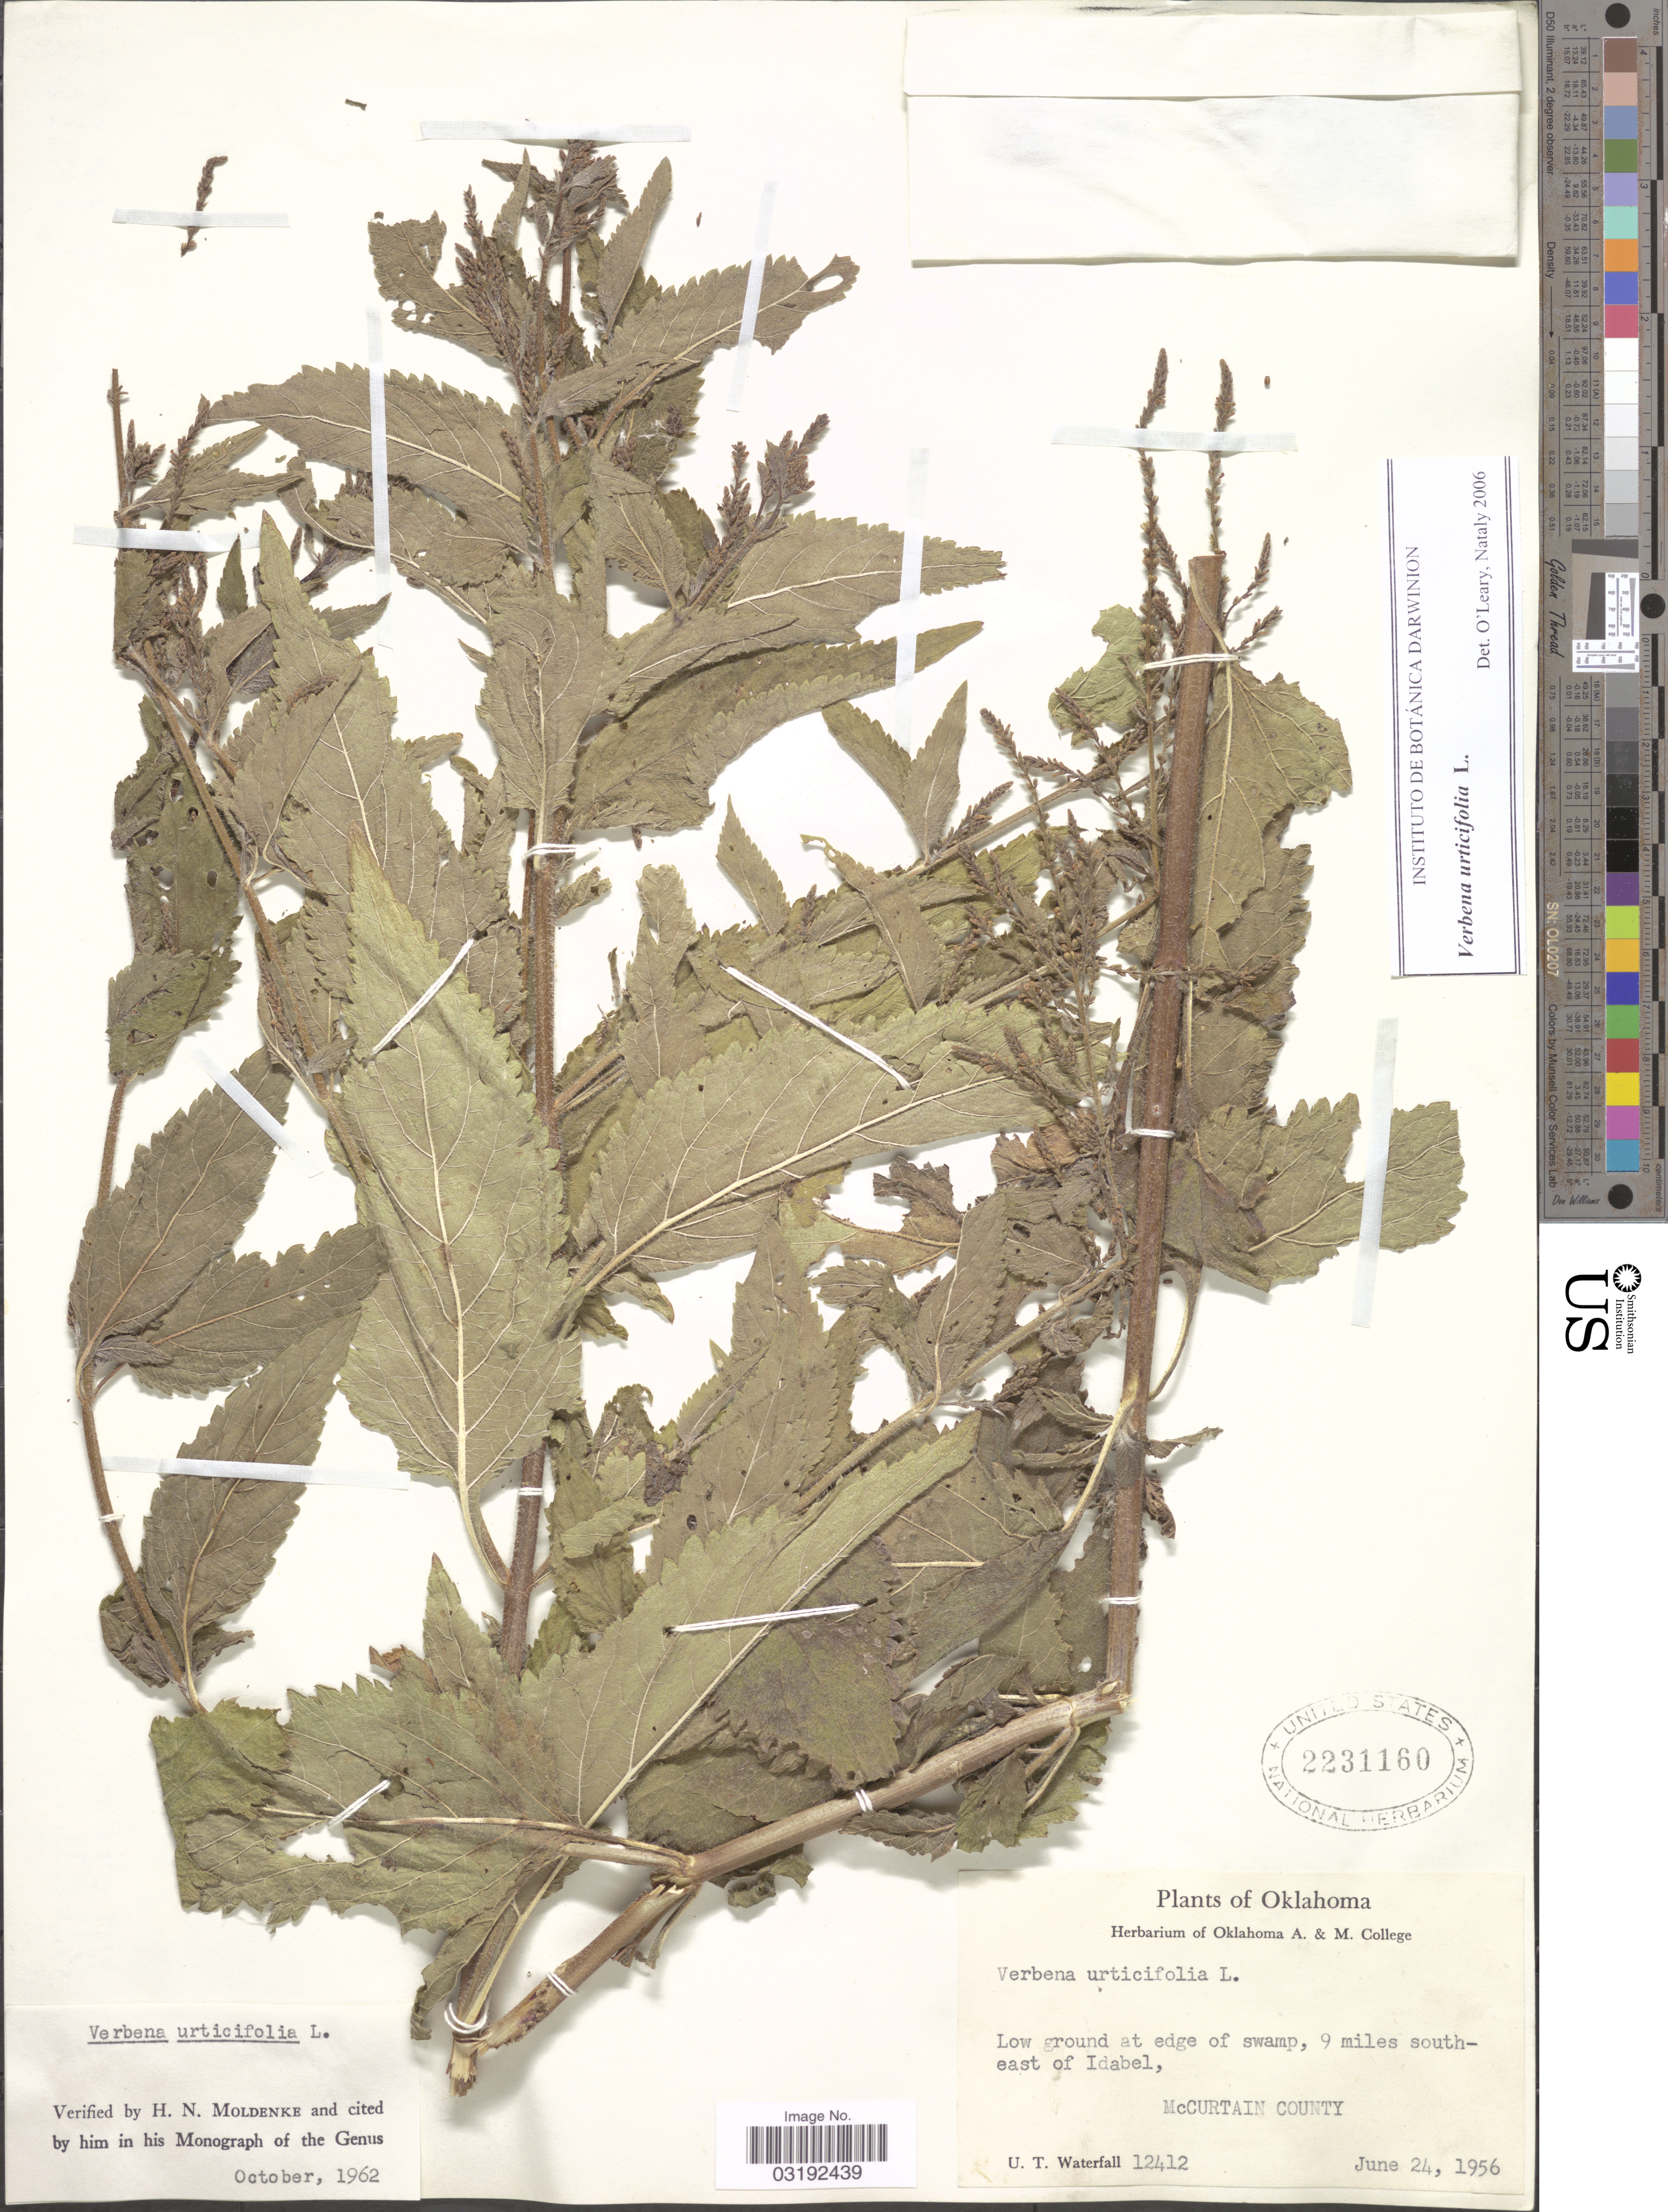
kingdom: Plantae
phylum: Tracheophyta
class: Magnoliopsida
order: Lamiales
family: Verbenaceae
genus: Verbena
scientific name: Verbena urticifolia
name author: L.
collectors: U. T. Waterfall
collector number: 12412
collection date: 1956-06-24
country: United States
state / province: Oklahoma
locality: Low ground at edge of swamp, 9 miles southeast of Idabel, McCurtain County.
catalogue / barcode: US 2231160